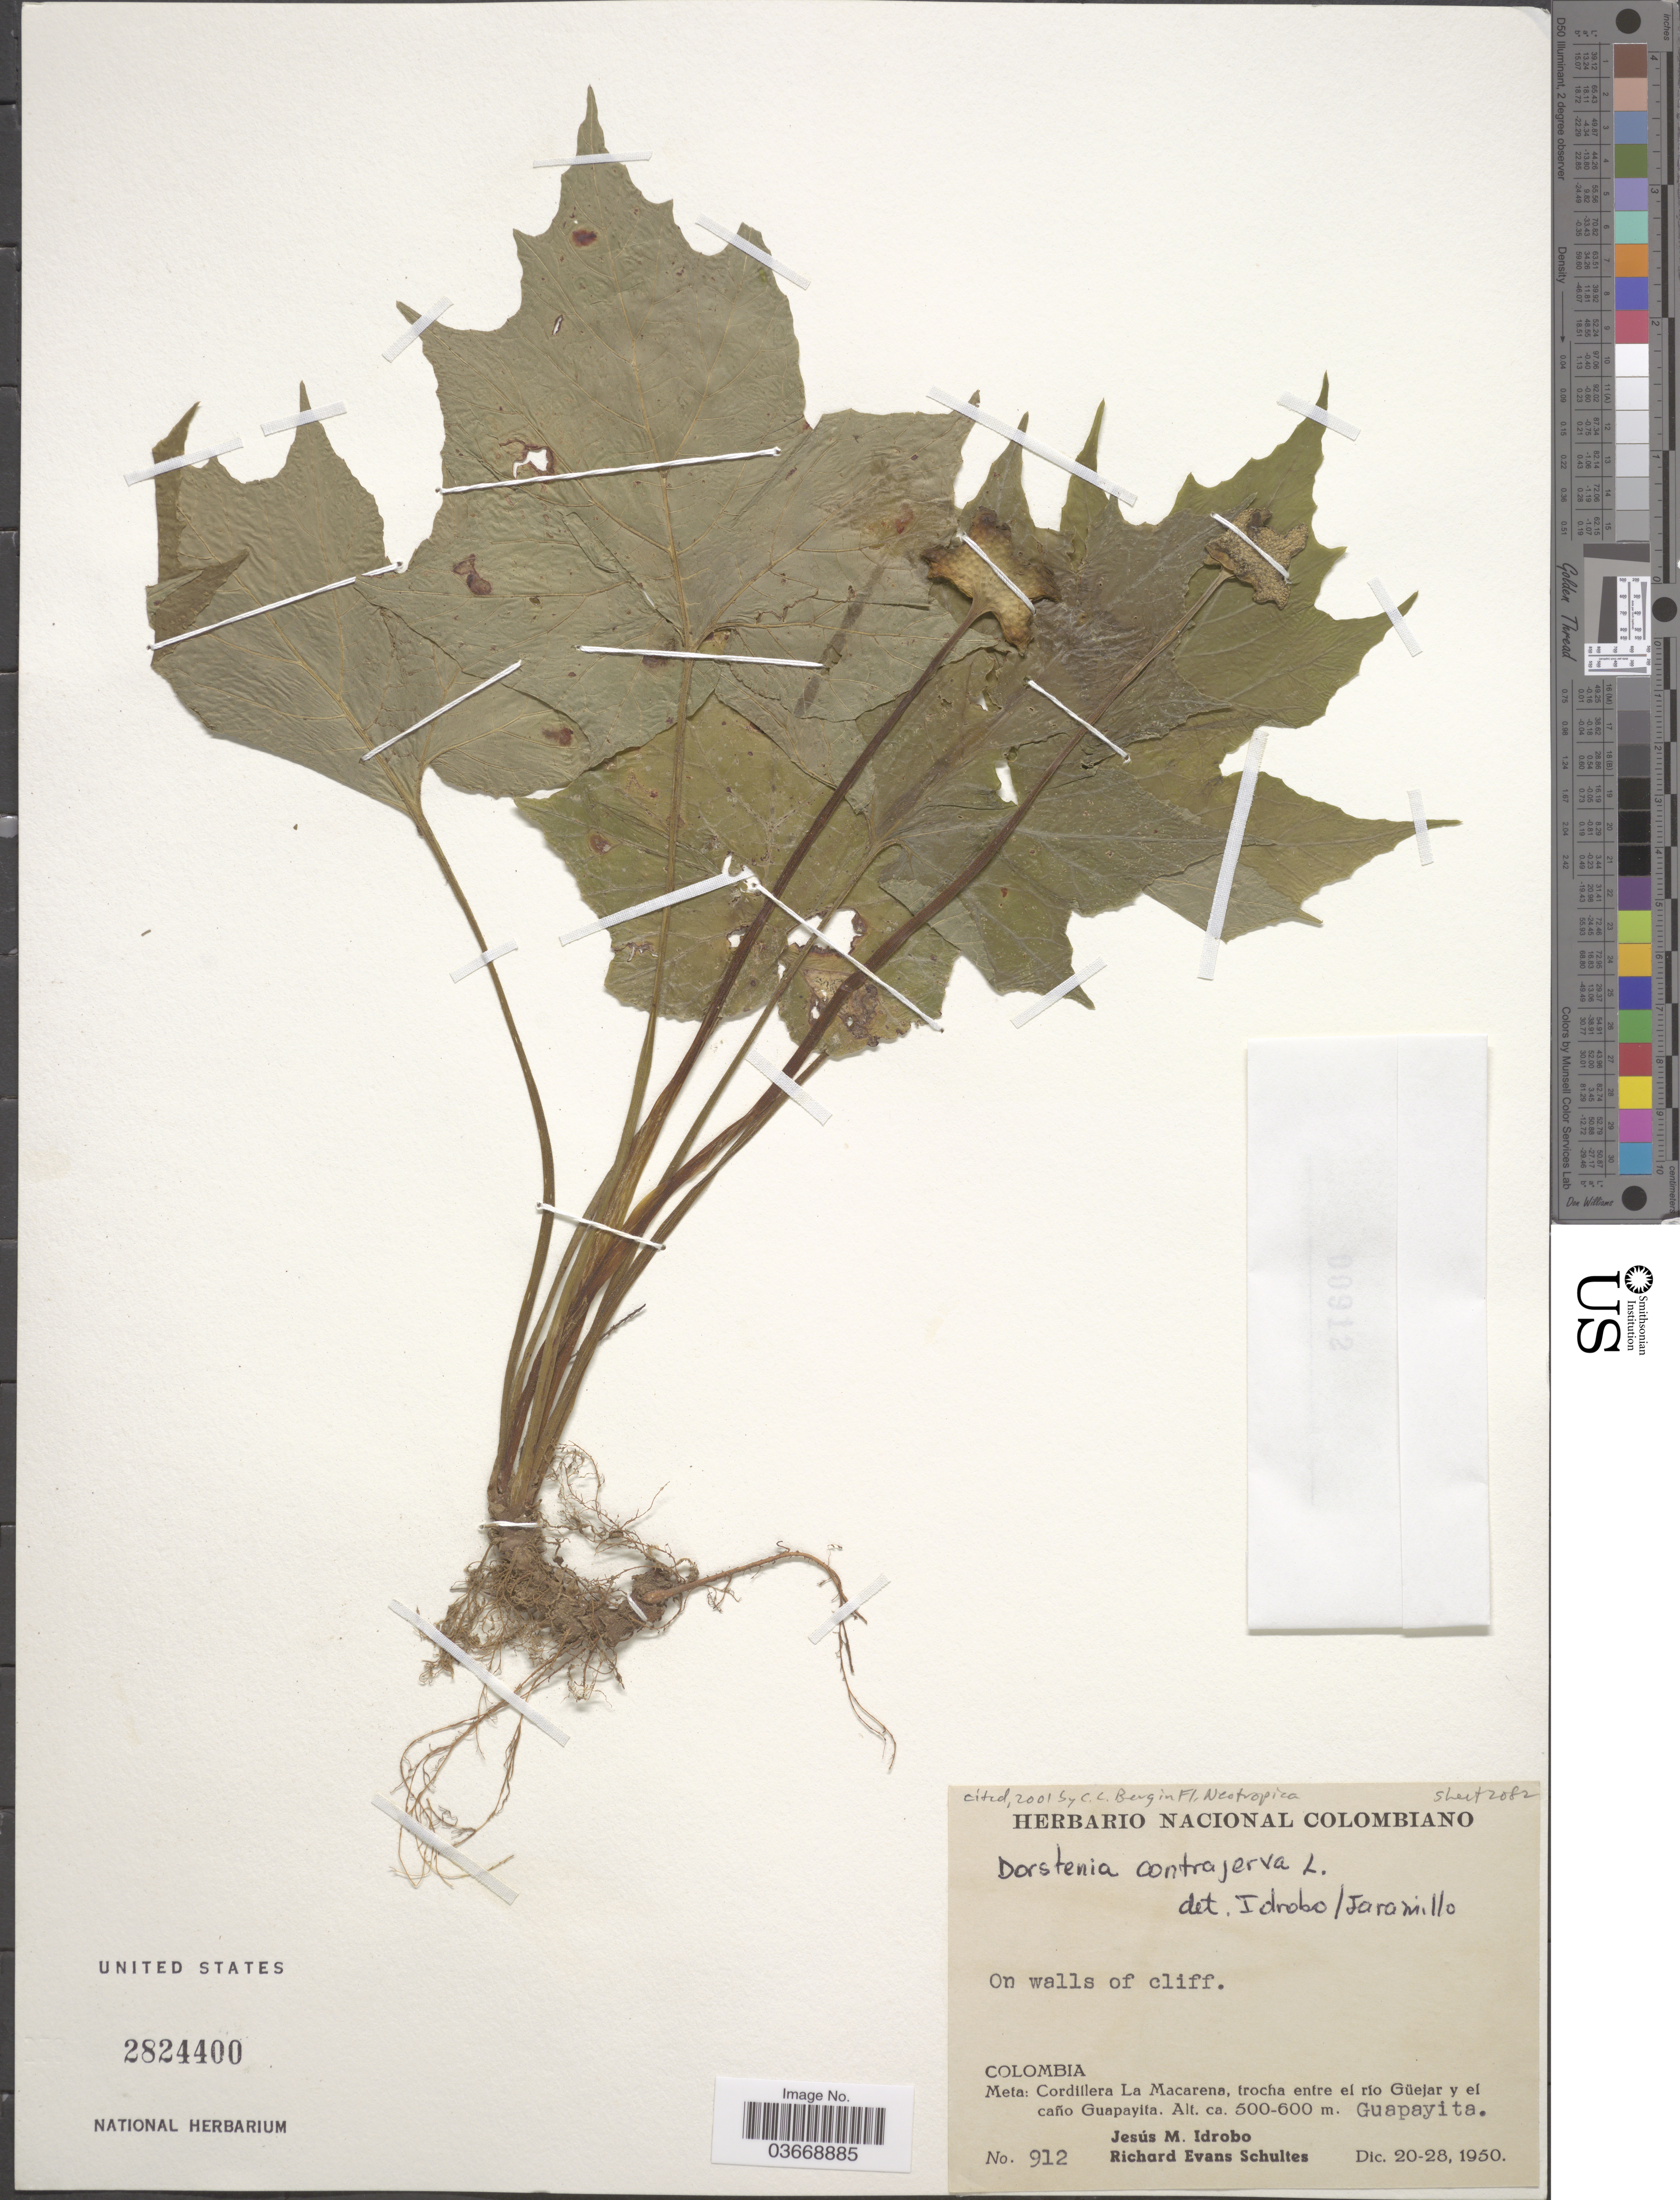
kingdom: Plantae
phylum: Tracheophyta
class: Magnoliopsida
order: Rosales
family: Moraceae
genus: Dorstenia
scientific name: Dorstenia contrajerva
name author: L.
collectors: J. M. Idrobo & R. E. Schultes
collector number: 912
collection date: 1950-12-20/1950-12-28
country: Colombia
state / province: Meta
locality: Cordillera La Macarena, trocha entre el rio Güejar y el caño Guapayita. Guapayita.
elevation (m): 500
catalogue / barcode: US 2824400